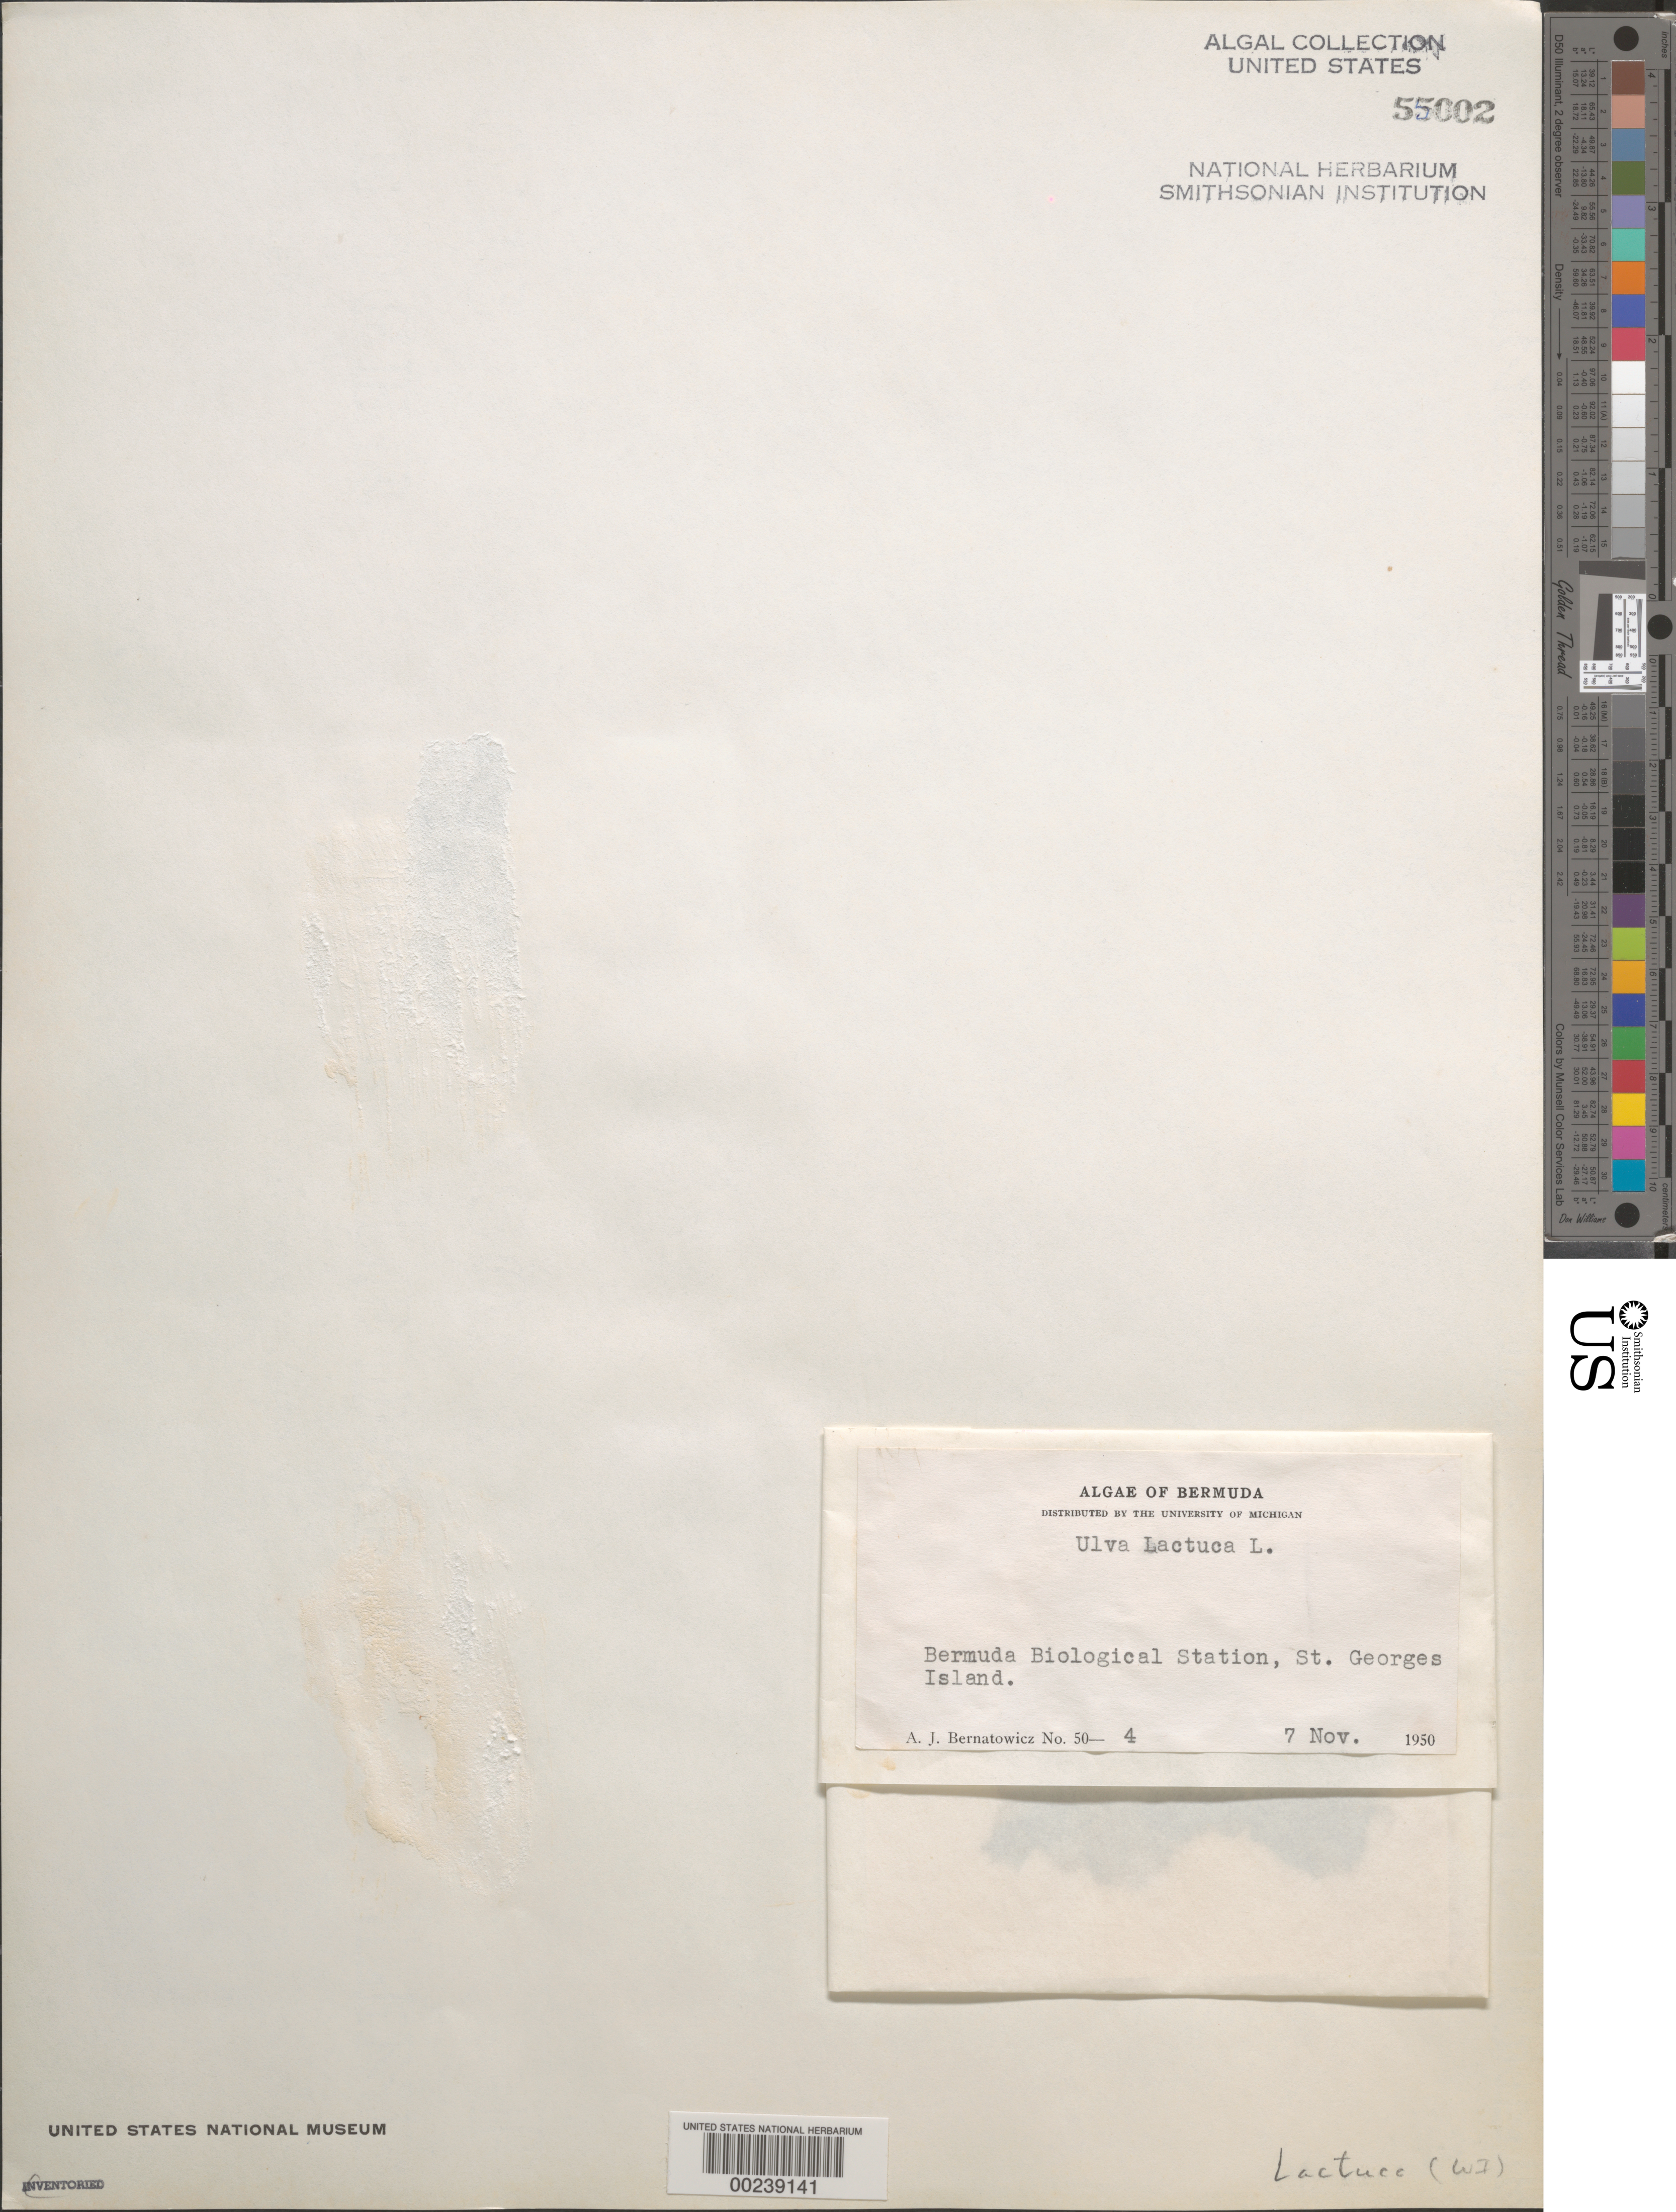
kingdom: Plantae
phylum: Chlorophyta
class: Ulvophyceae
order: Ulvales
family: Ulvaceae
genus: Ulva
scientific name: Ulva lactuca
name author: L.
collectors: A. Bernatowicz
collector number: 50-4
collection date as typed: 07 Nov 1950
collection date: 1950-11-07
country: Bermuda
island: St. George's Island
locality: Bermuda Biological Station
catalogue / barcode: US 55002